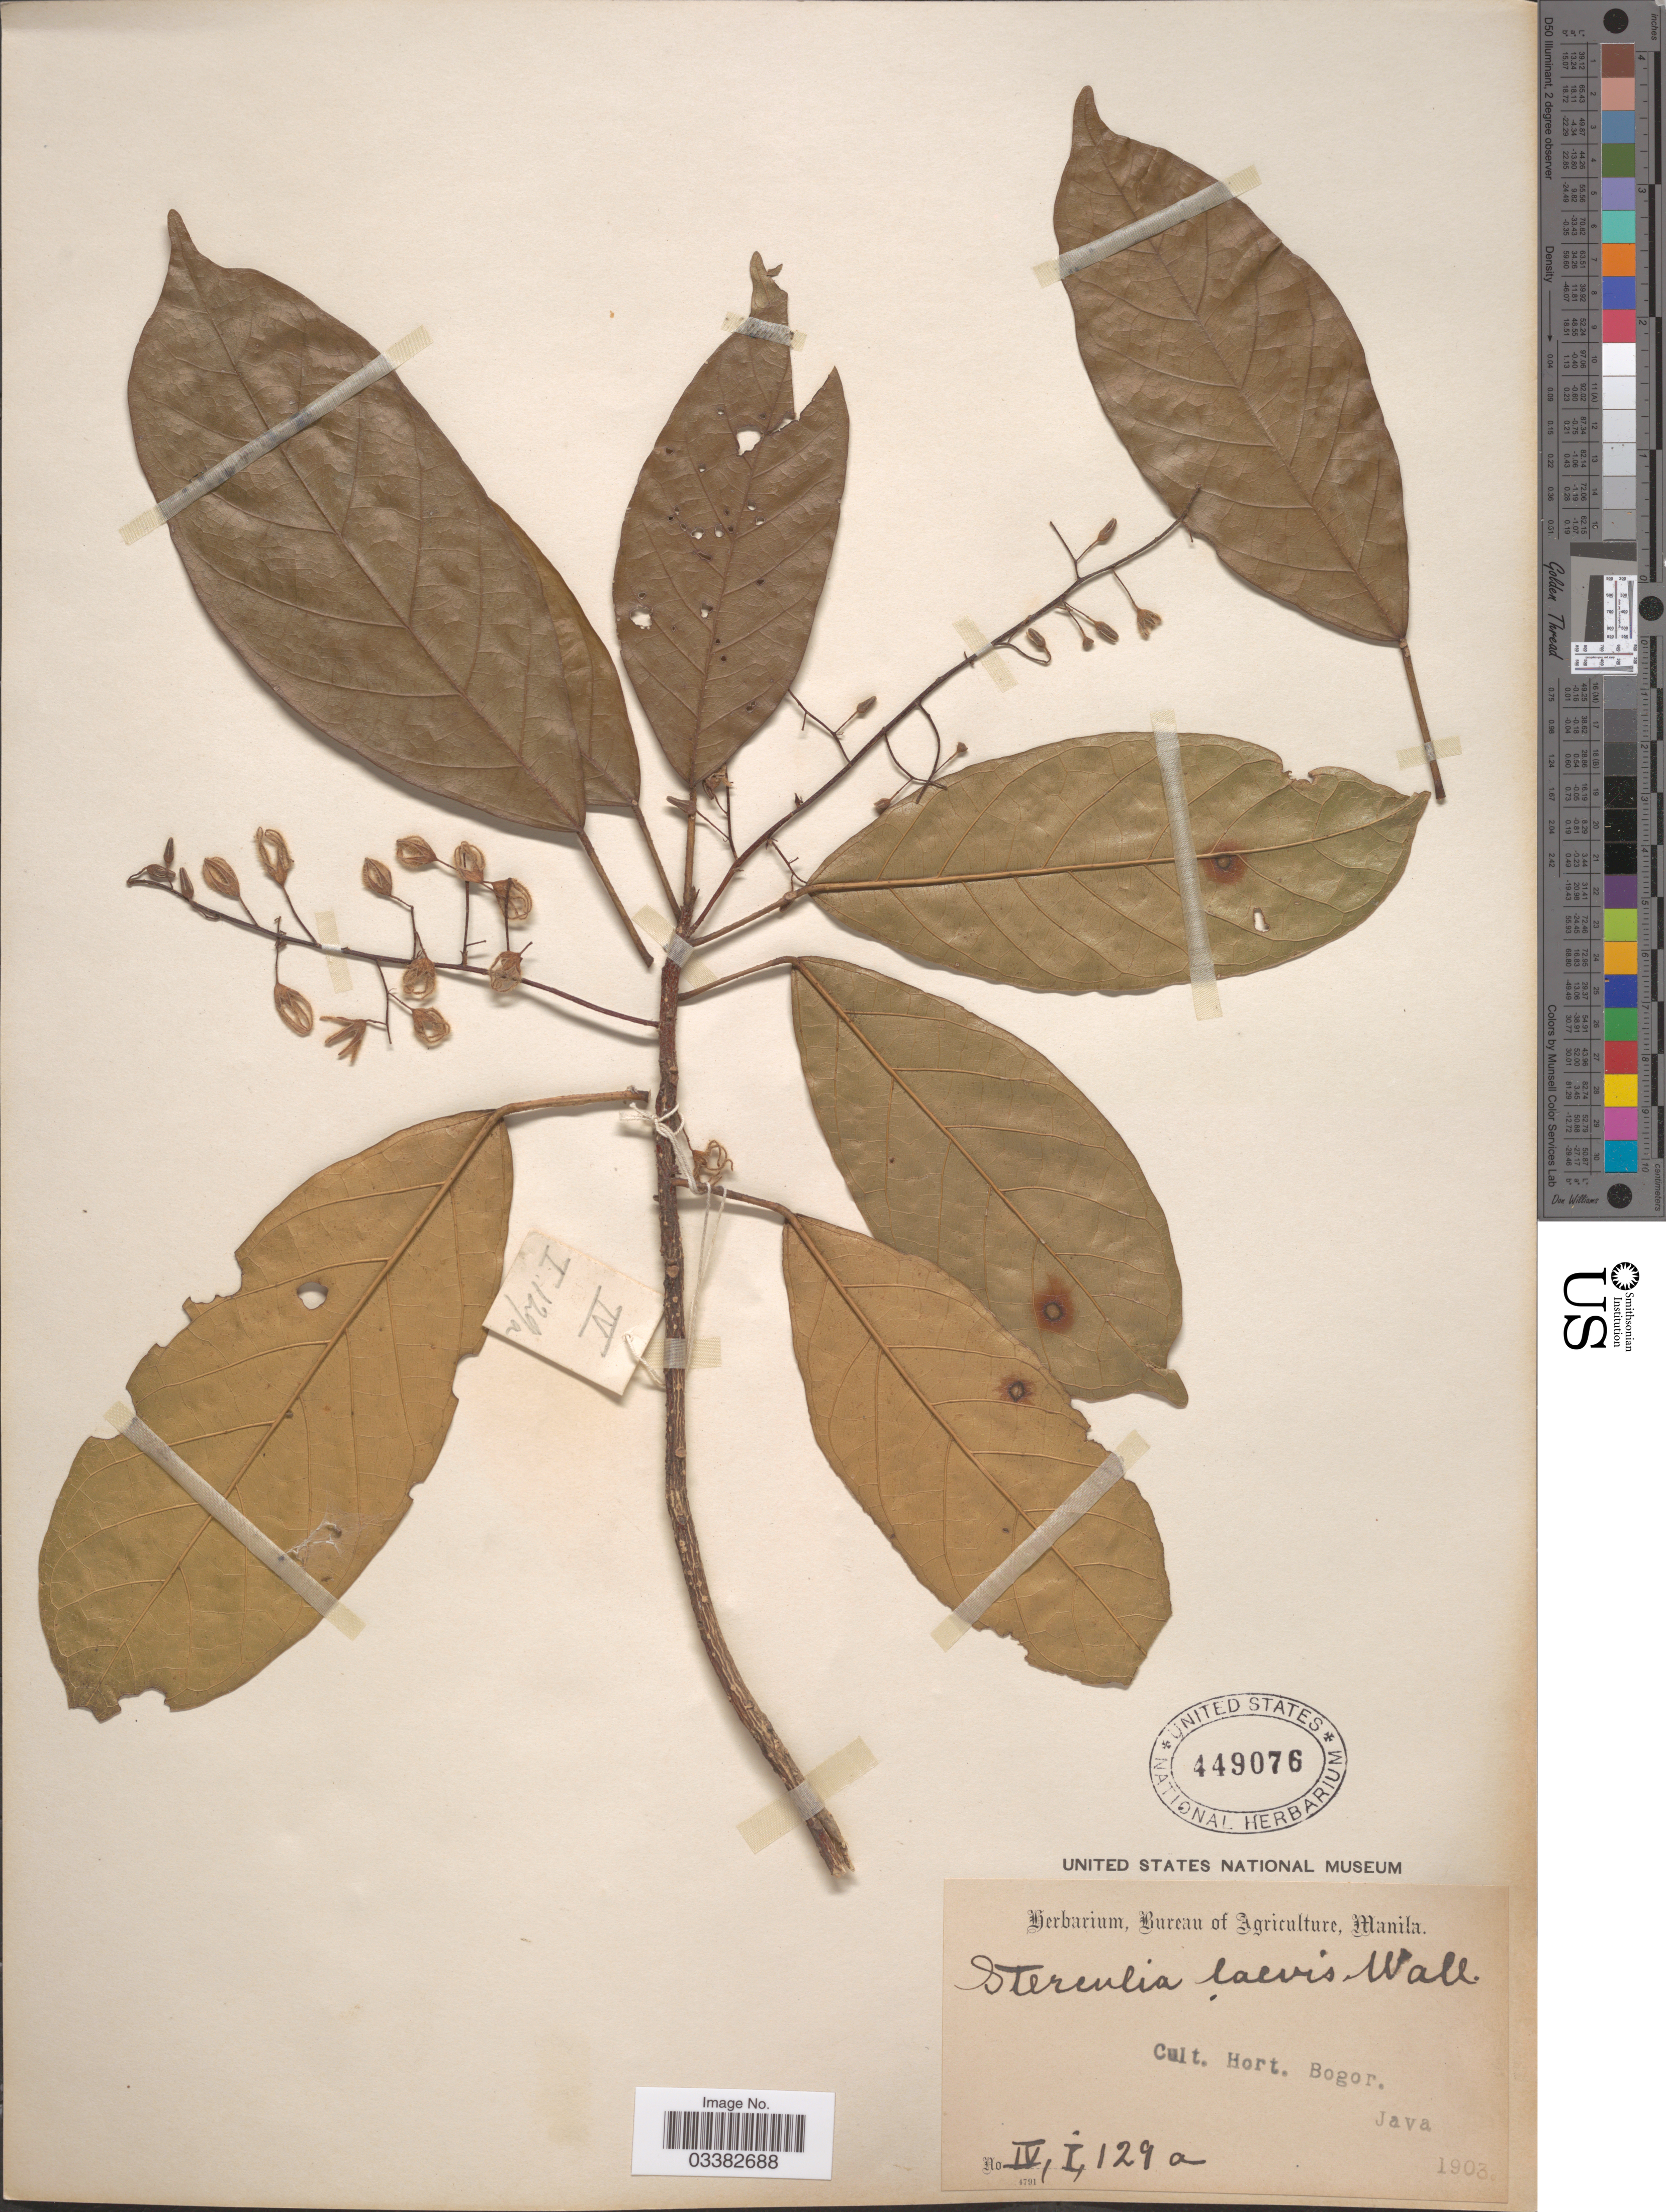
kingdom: Plantae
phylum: Tracheophyta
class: Magnoliopsida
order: Malvales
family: Malvaceae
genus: Sterculia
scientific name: Sterculia laevis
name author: Wall.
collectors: ex Herb. Bur. Agric. Manila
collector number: IV,I,129a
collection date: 1903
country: Indonesia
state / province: Java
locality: Cult. Hort. Bogor.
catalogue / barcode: US 449076